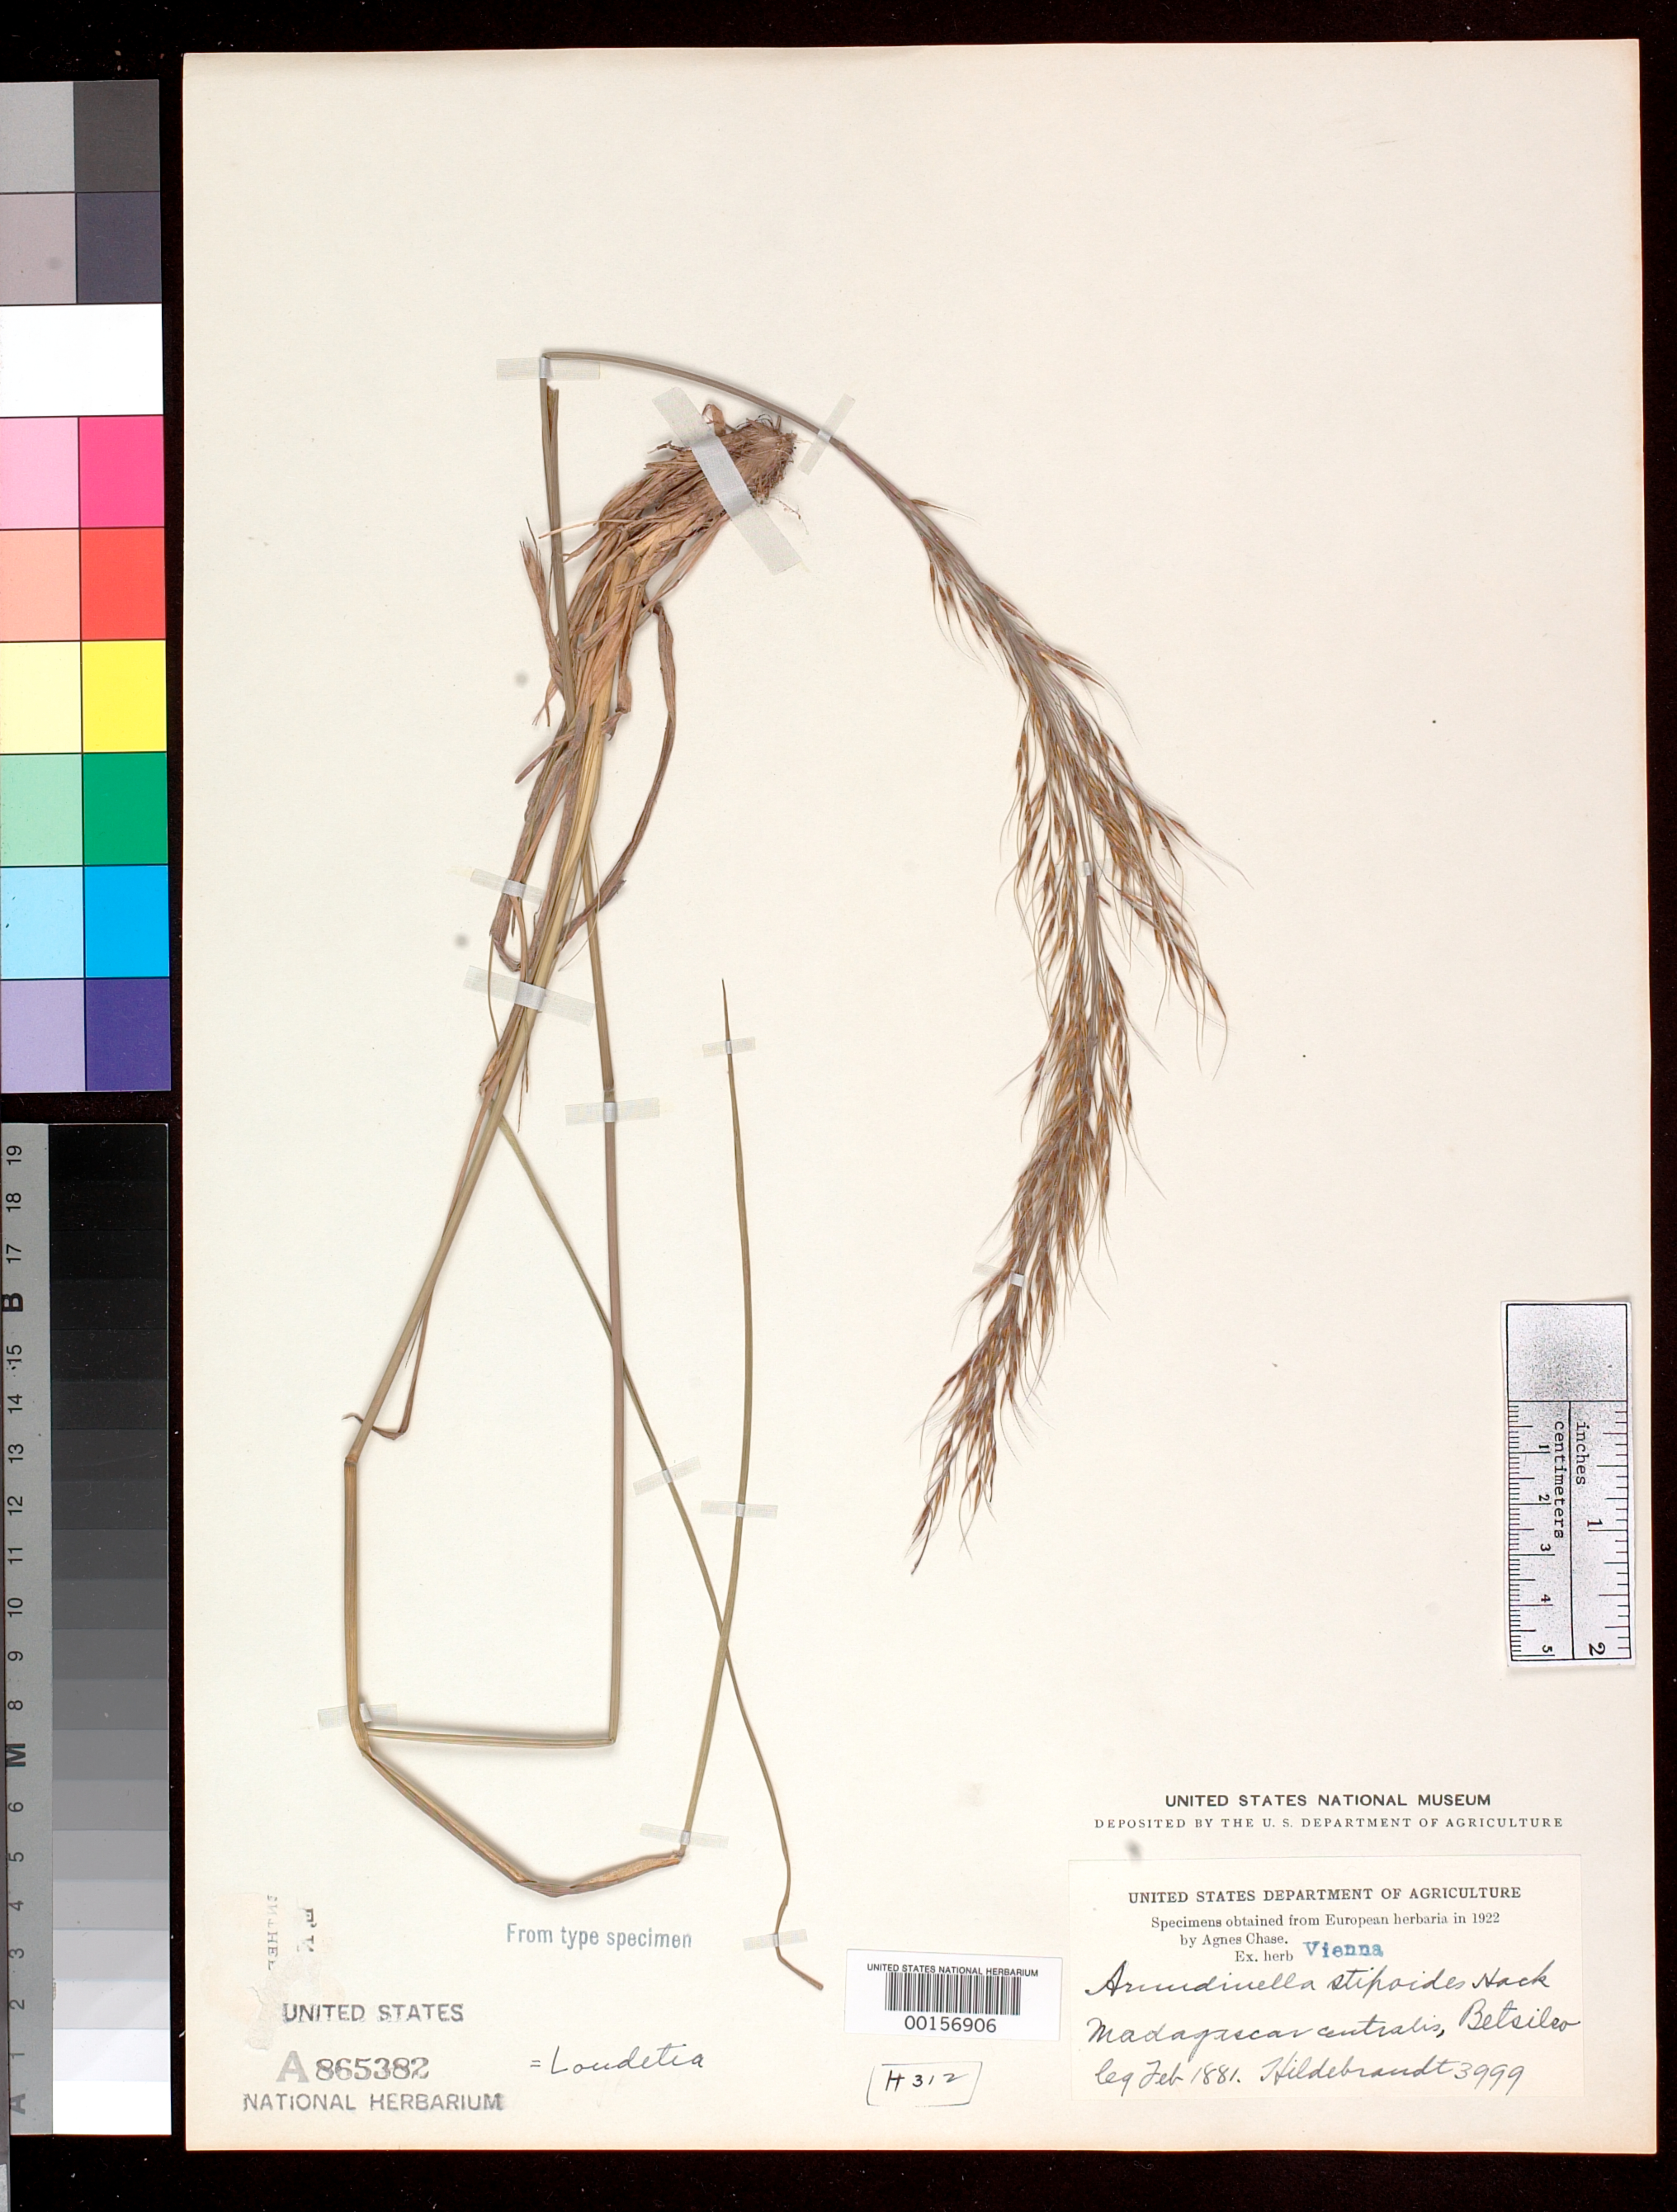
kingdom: Plantae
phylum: Tracheophyta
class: Liliopsida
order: Poales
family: Poaceae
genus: Arundinella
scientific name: Arundinella stipoides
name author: Hack.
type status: Isotype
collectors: J. Hildebrandt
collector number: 3999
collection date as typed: Feb 1881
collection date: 1881-02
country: Madagascar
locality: Madagascar centralis, Betsileo.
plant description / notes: Cited 1974 by W.D. Clayton in Fl. Trop. E. Africa; Fragment of type ex W.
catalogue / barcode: US 865382A